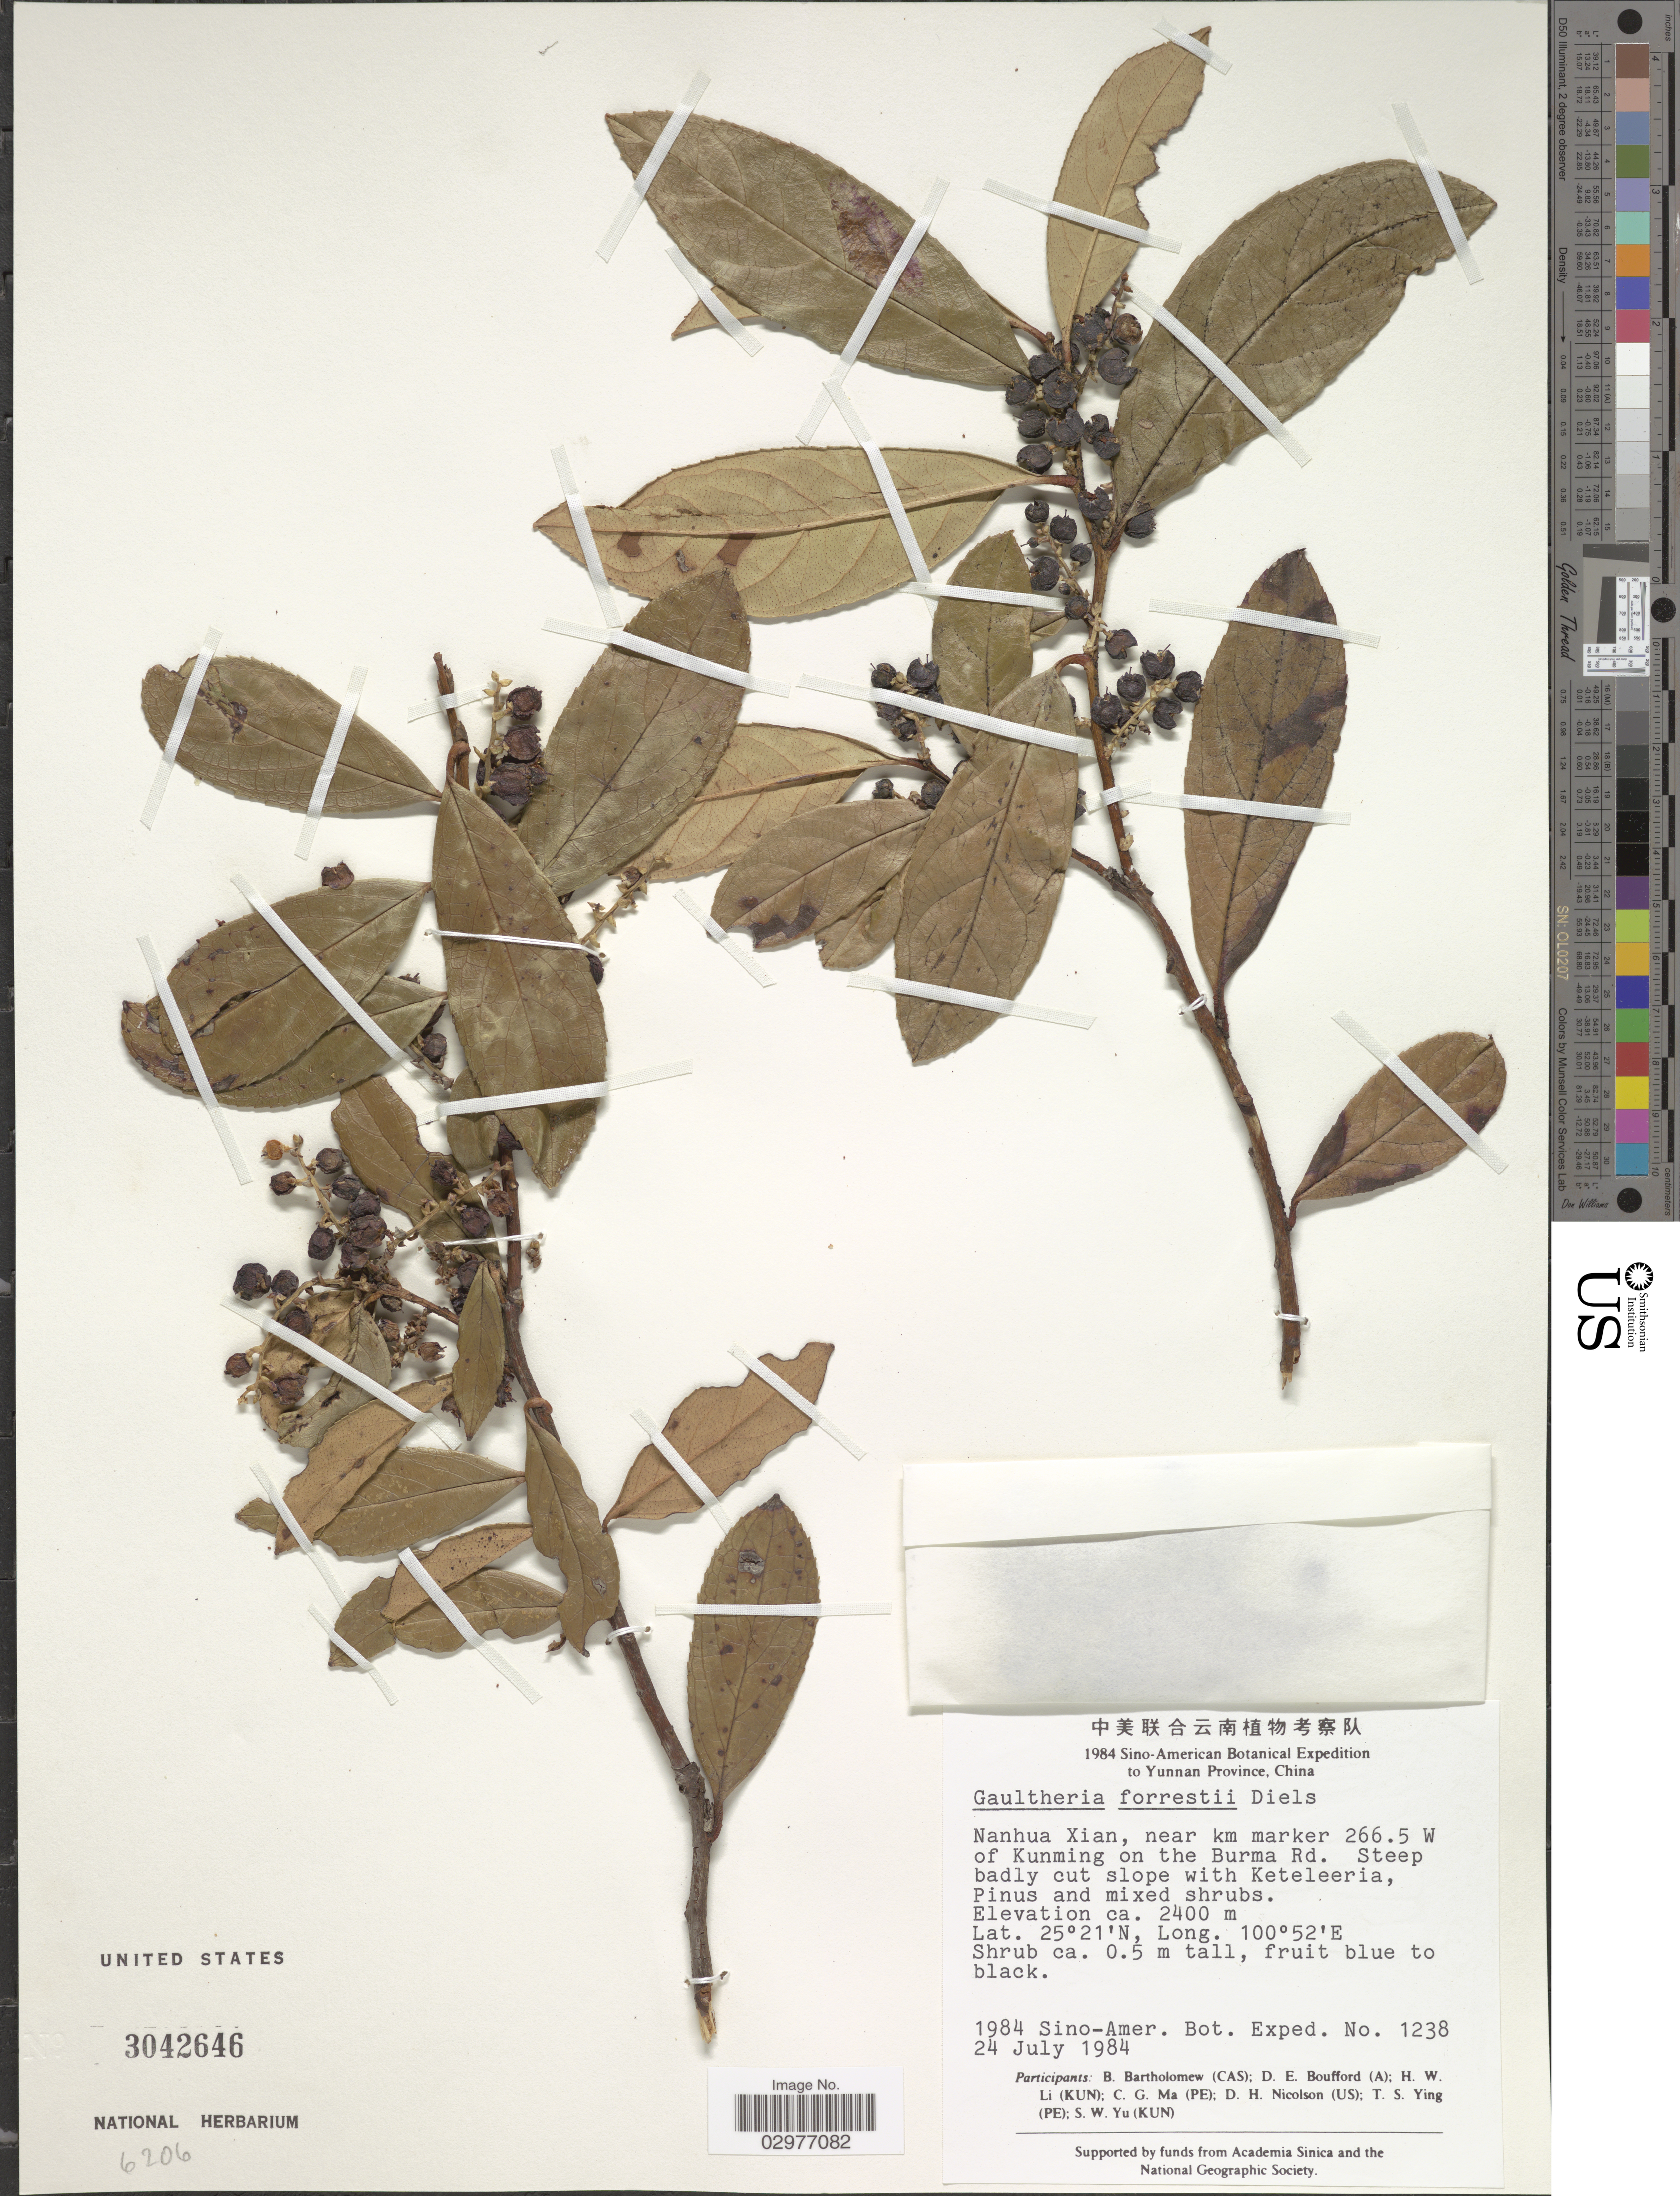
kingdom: Plantae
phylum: Tracheophyta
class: Magnoliopsida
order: Ericales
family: Ericaceae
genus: Gaultheria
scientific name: Gaultheria forrestii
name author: Diels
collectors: Sino-Amer. Bot. Exped. 1984, B. Bartholomew, D. E. Boufford, H. W. Li & et al.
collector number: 1238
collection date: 1984-07-24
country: China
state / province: Yunnan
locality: Nanhua Xian, near km marker 266.5 W of Kunming on the Burma Rd.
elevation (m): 2400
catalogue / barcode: US 304246